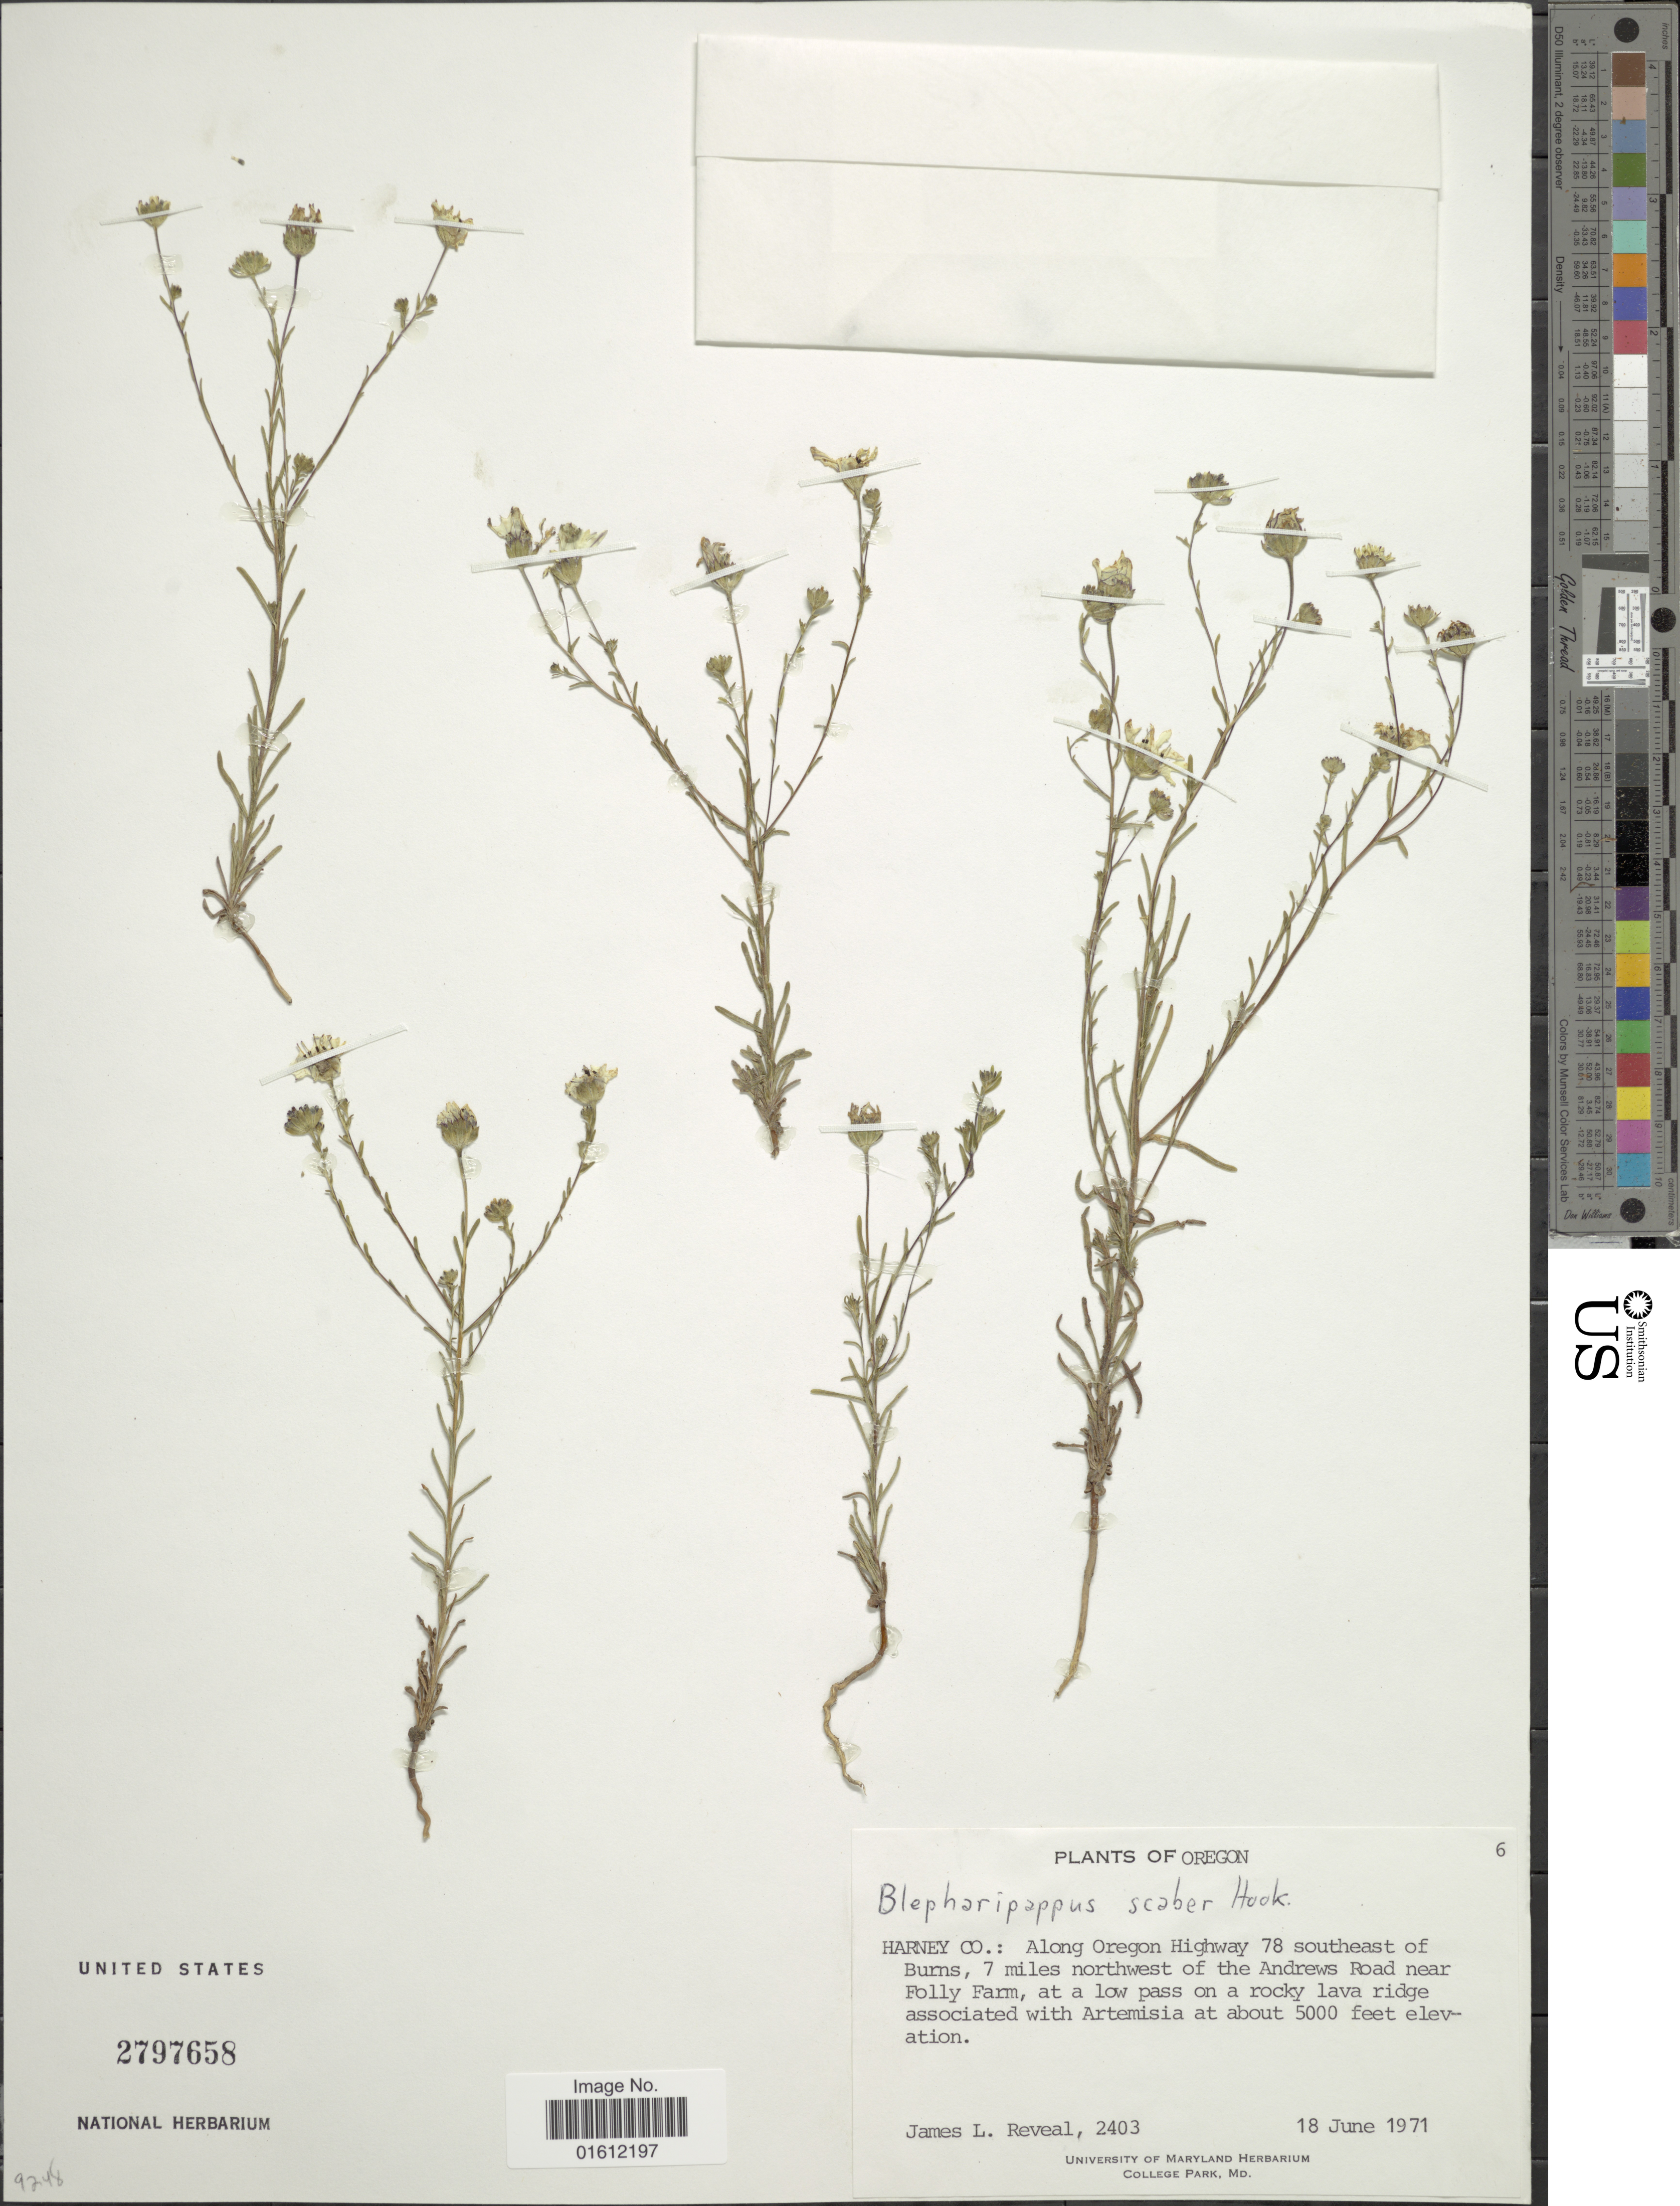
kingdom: Plantae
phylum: Tracheophyta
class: Magnoliopsida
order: Asterales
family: Asteraceae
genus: Blepharipappus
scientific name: Blepharipappus scaber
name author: Hook.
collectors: J. L. Reveal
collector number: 2403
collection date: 1971-06-18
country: United States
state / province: Oregon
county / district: Harney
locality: Harney Co: Along Oregon Highway 78 southeast of Burns, 7 miles northwest of the Andrews Road near Folly Farm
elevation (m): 1524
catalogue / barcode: US 2797658